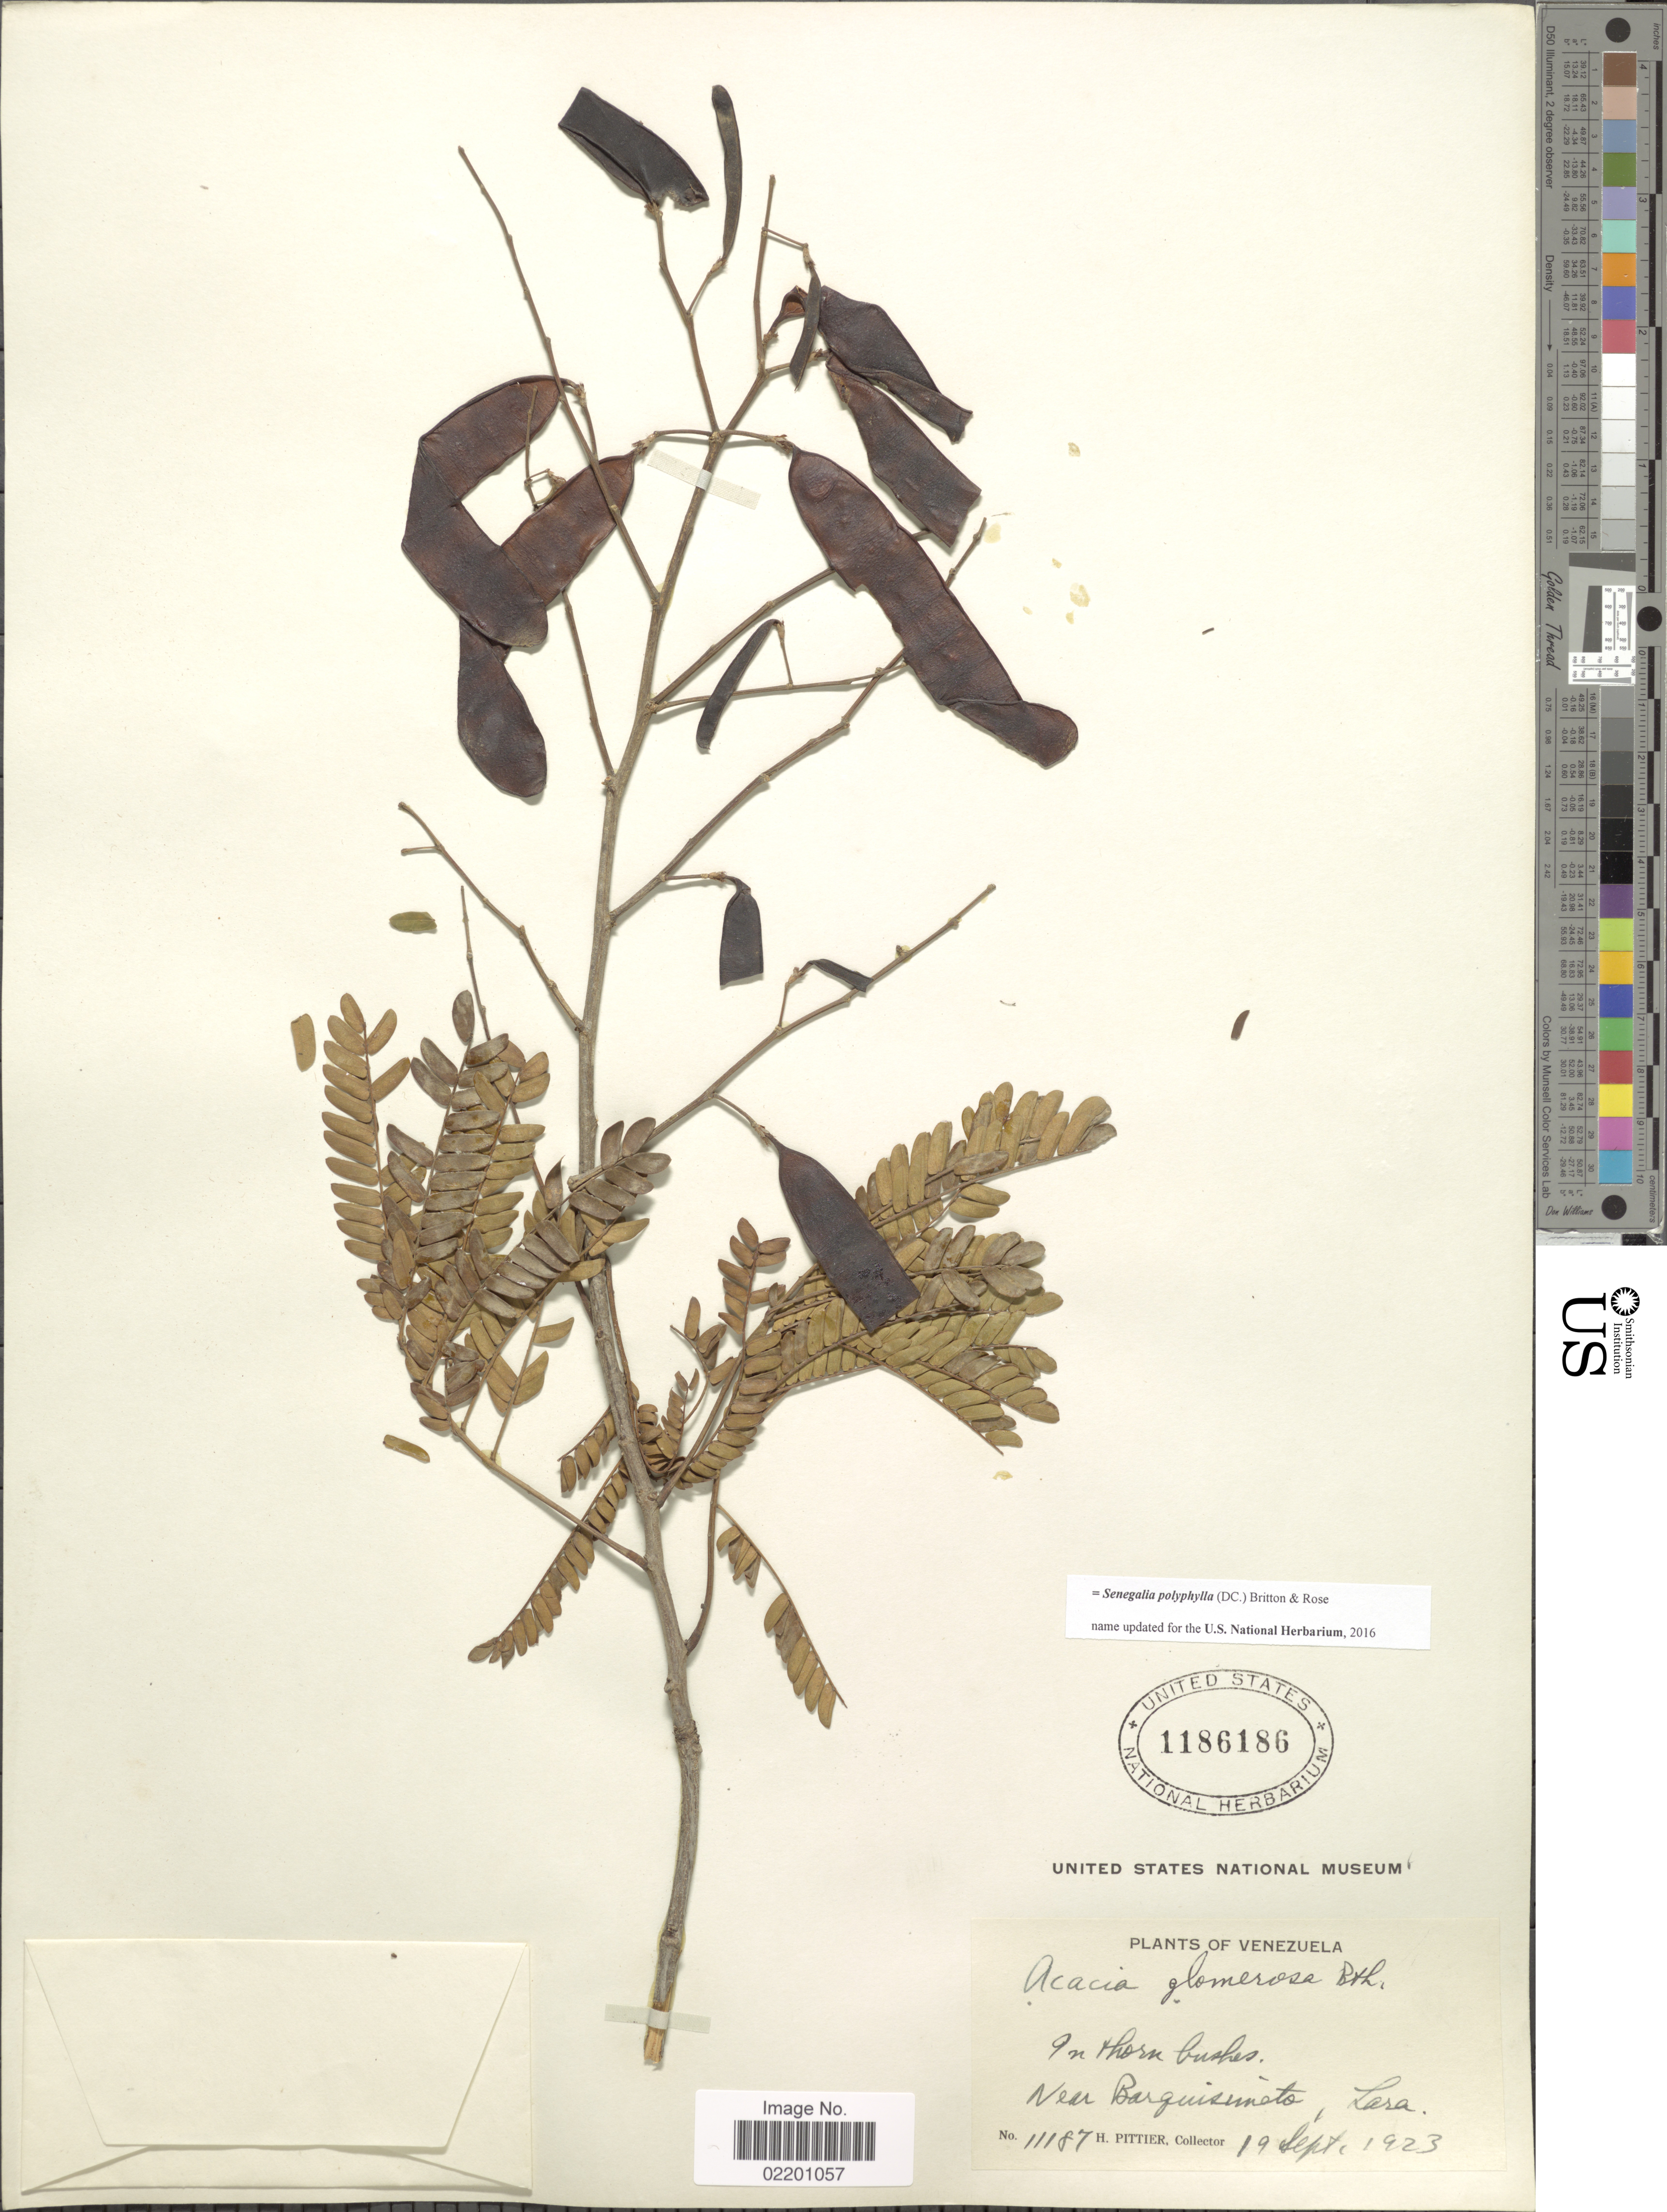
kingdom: Plantae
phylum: Tracheophyta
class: Magnoliopsida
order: Fabales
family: Fabaceae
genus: Senegalia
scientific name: Senegalia polyphylla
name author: (DC.) Britton & Rose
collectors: H. F. Pittier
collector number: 11187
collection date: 1923-09-19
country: Venezuela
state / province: Lara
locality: Near Barguisimeto, Lara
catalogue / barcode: US 1186186